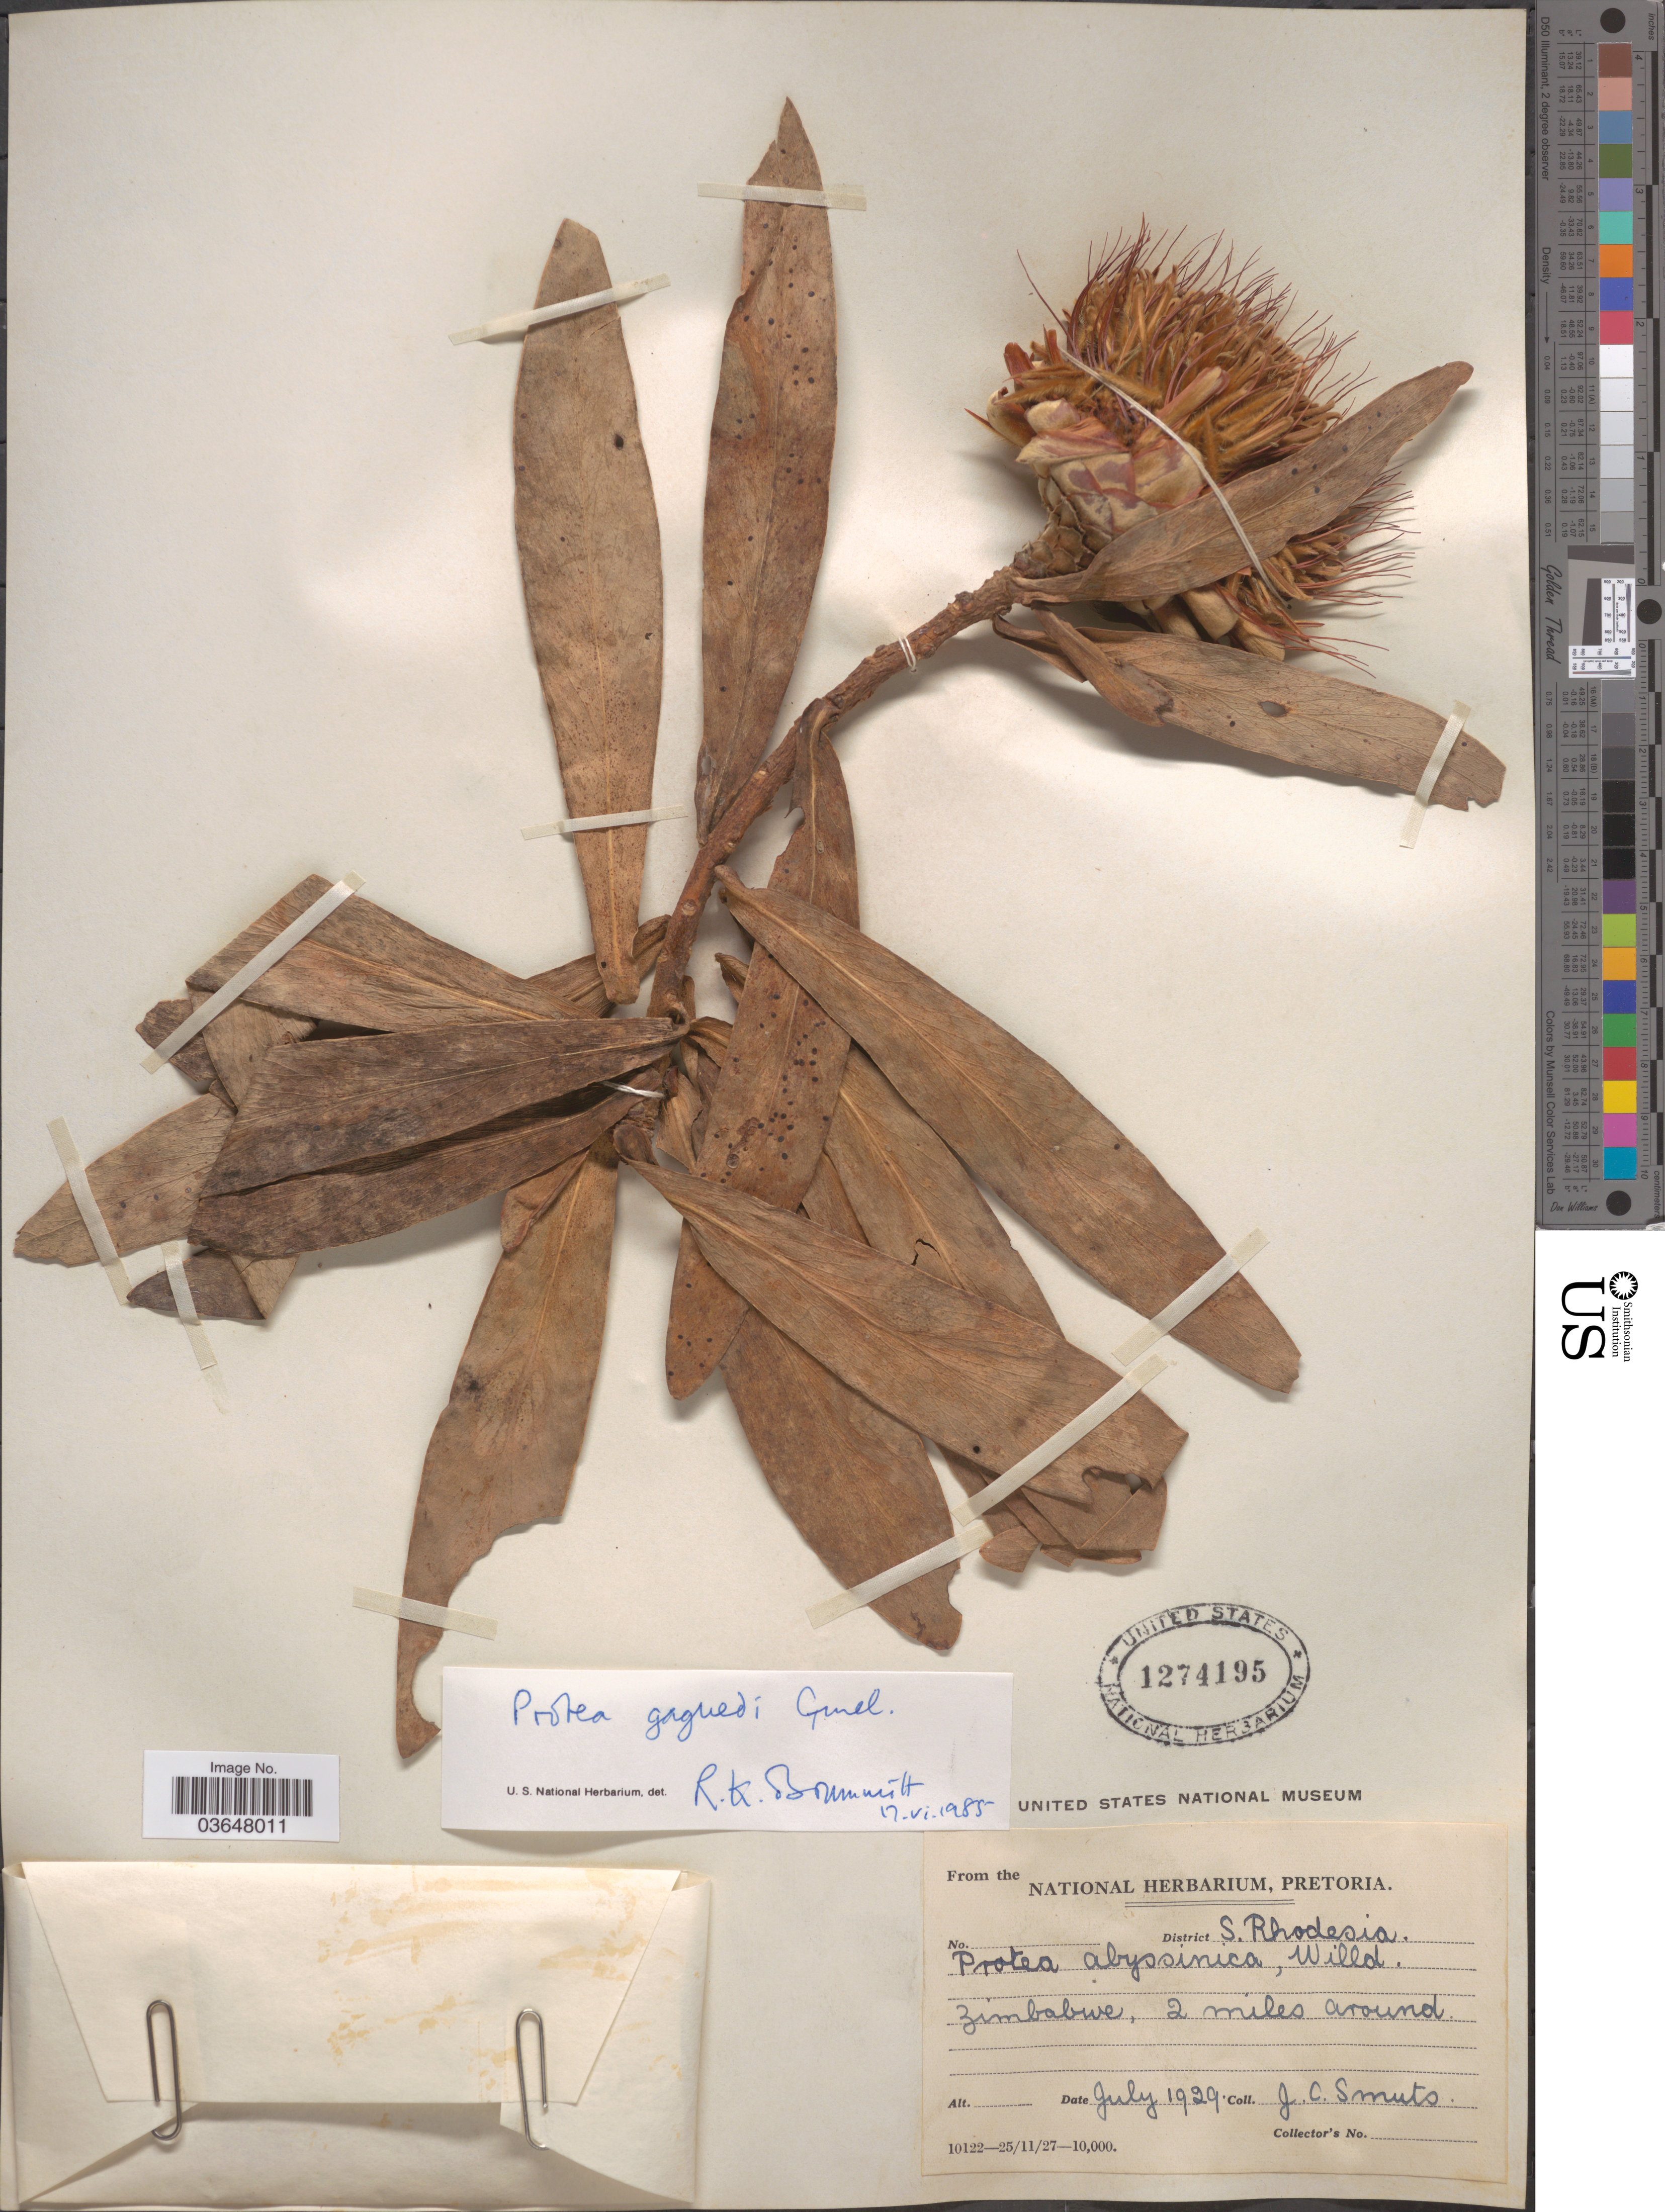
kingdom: Plantae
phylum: Tracheophyta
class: Magnoliopsida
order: Proteales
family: Proteaceae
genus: Protea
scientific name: Protea gaguedi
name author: J.F. Gmel.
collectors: J. C. Smuts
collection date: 1929-07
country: Zimbabwe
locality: District S. Rhodesia. 2 miles around.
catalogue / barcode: US 1274195